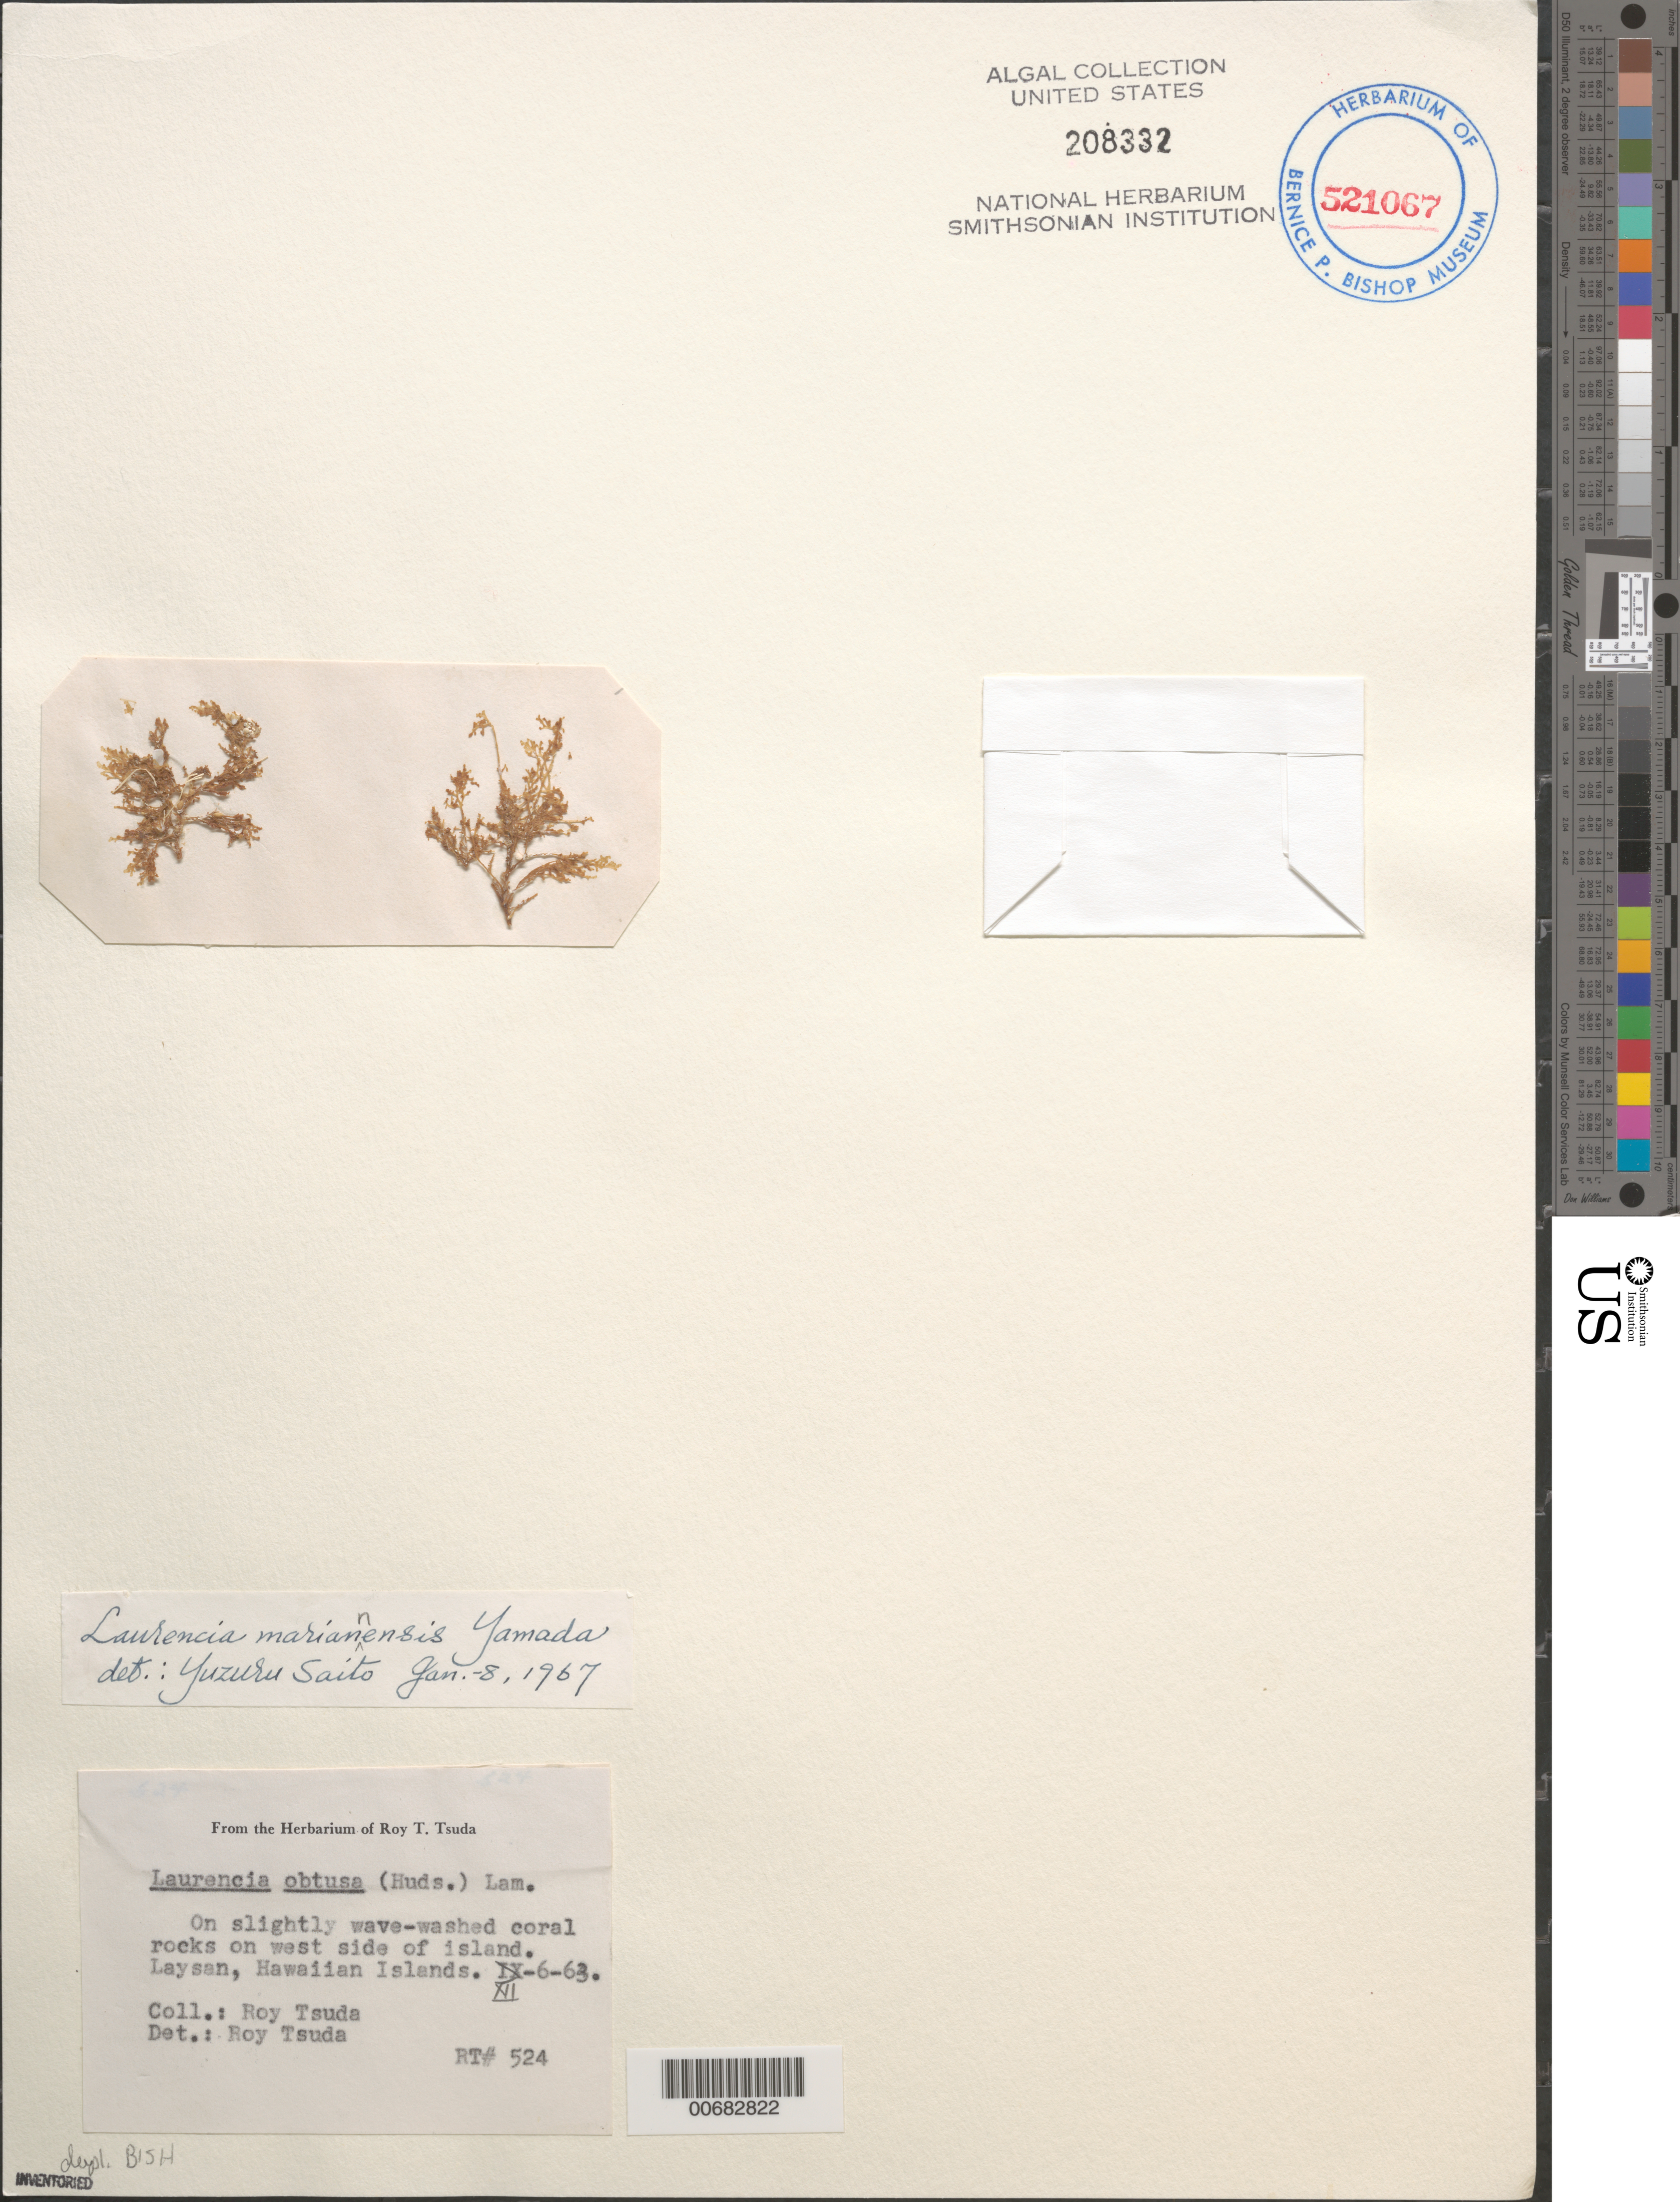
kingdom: Plantae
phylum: Rhodophyta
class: Florideophyceae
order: Ceramiales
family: Rhodomelaceae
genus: Laurencia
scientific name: Laurencia mariannensis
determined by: Saito, Y.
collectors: R. Tsuda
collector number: RT 524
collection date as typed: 06 Dec 1963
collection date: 1963-12-06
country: United States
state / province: Hawaii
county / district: Honolulu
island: Laysan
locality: West side of island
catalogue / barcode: US 208332